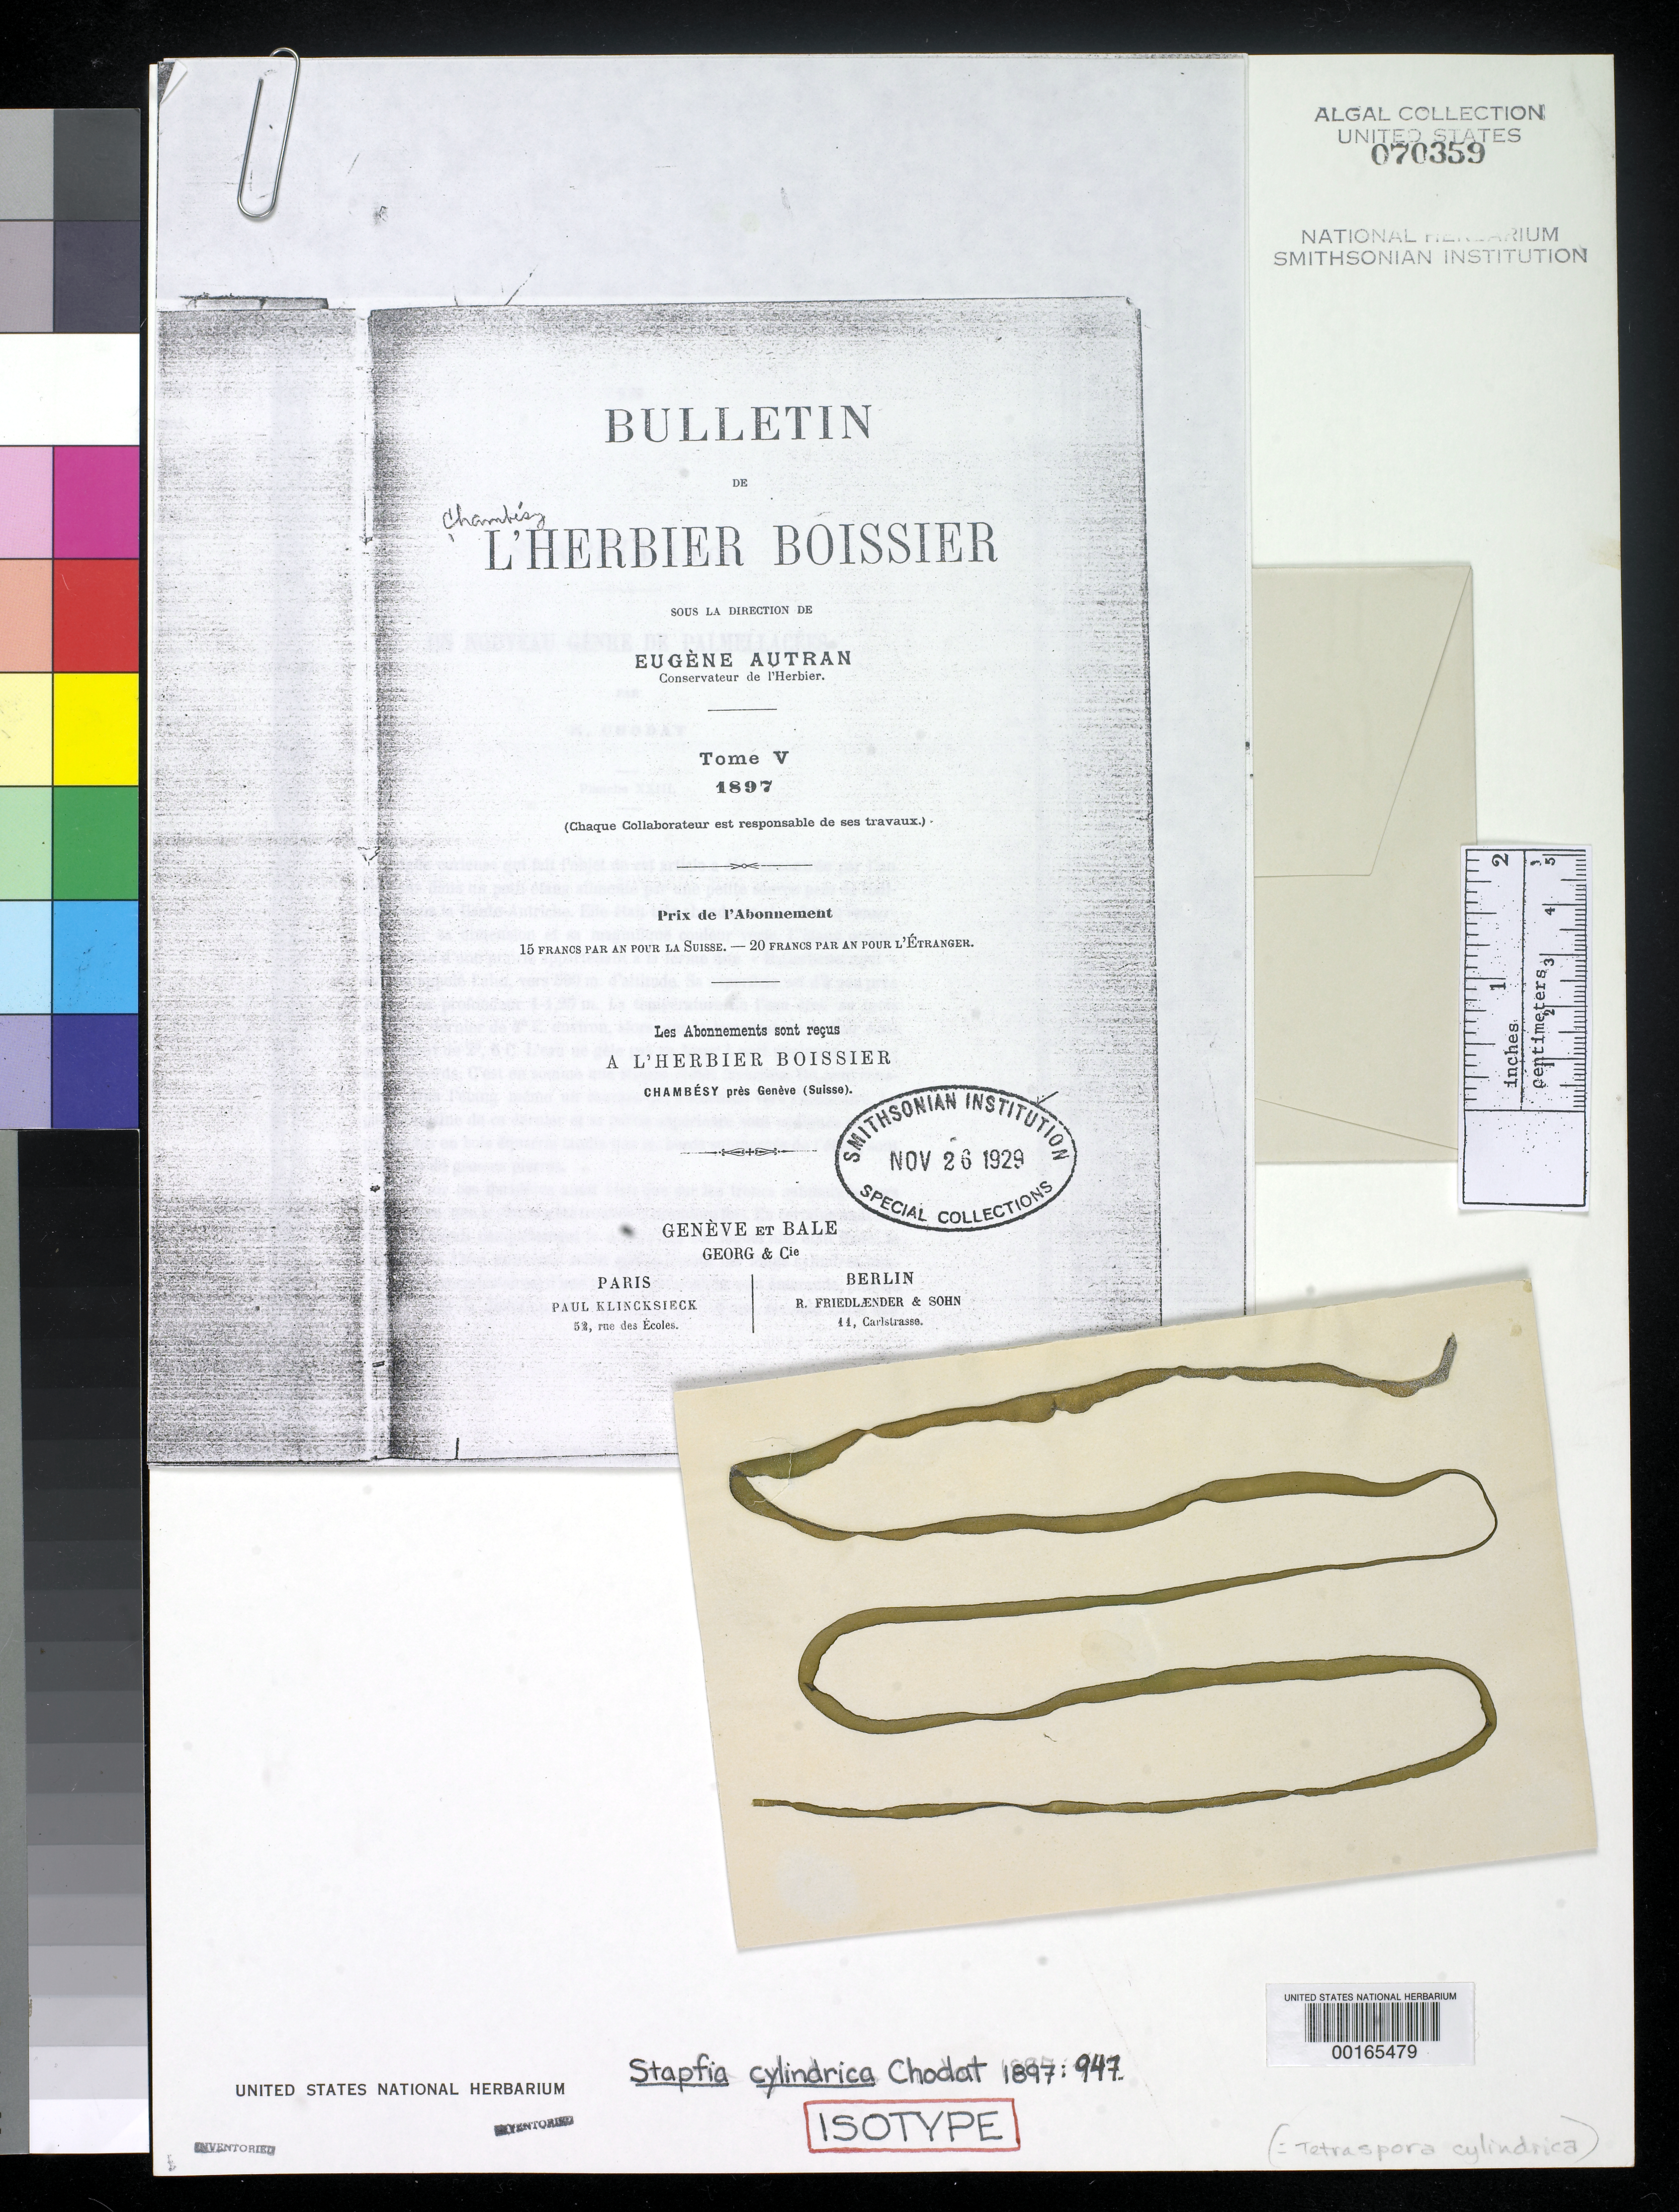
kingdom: Plantae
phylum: Chlorophyta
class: Chlorophyceae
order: Tetrasporales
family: Tetrasporaceae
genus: Stapfia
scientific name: Stapfia cylindrica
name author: Chodat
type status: Isotype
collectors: O. Stapf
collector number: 3185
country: Austria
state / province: Oberosterreich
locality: Hallstadt, Lahn area.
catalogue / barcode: US 70359